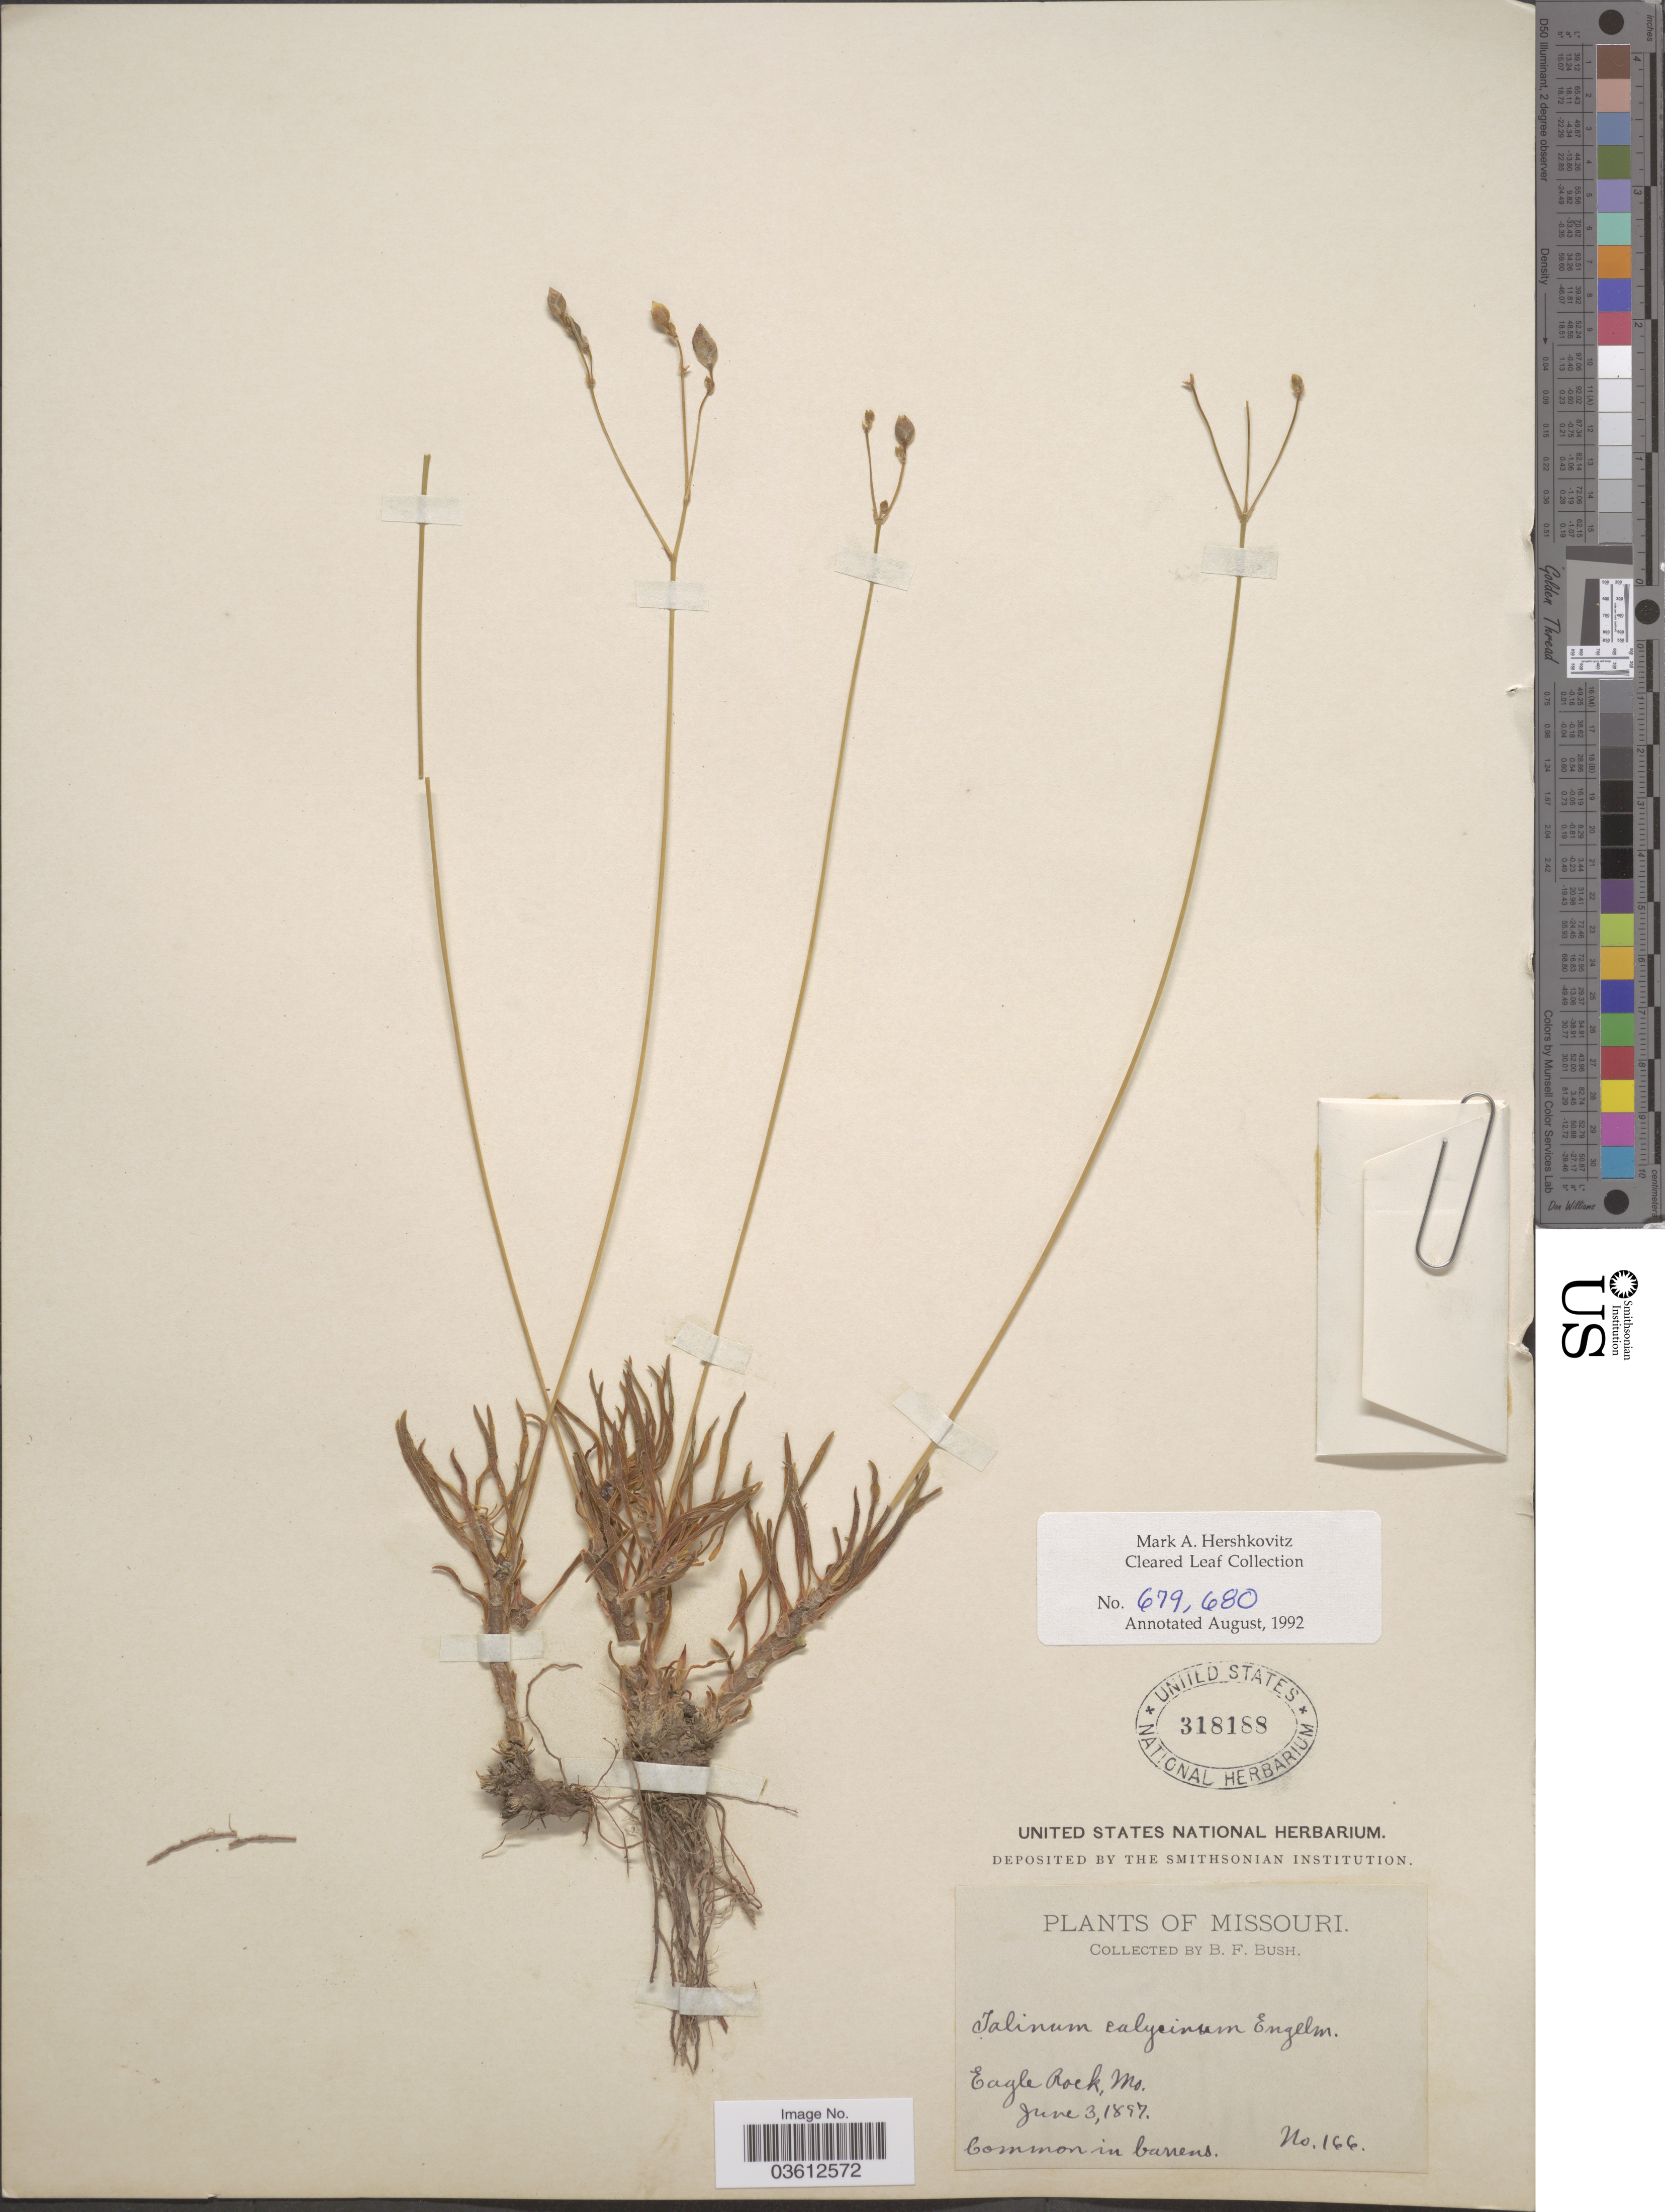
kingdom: Plantae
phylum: Tracheophyta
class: Magnoliopsida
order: Caryophyllales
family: Talinaceae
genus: Talinum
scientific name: Talinum calycinum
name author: Engelm.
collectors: B. F. Bush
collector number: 166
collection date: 1897-06-03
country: United States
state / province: Missouri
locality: Eagle Rock.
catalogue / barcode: US 318188